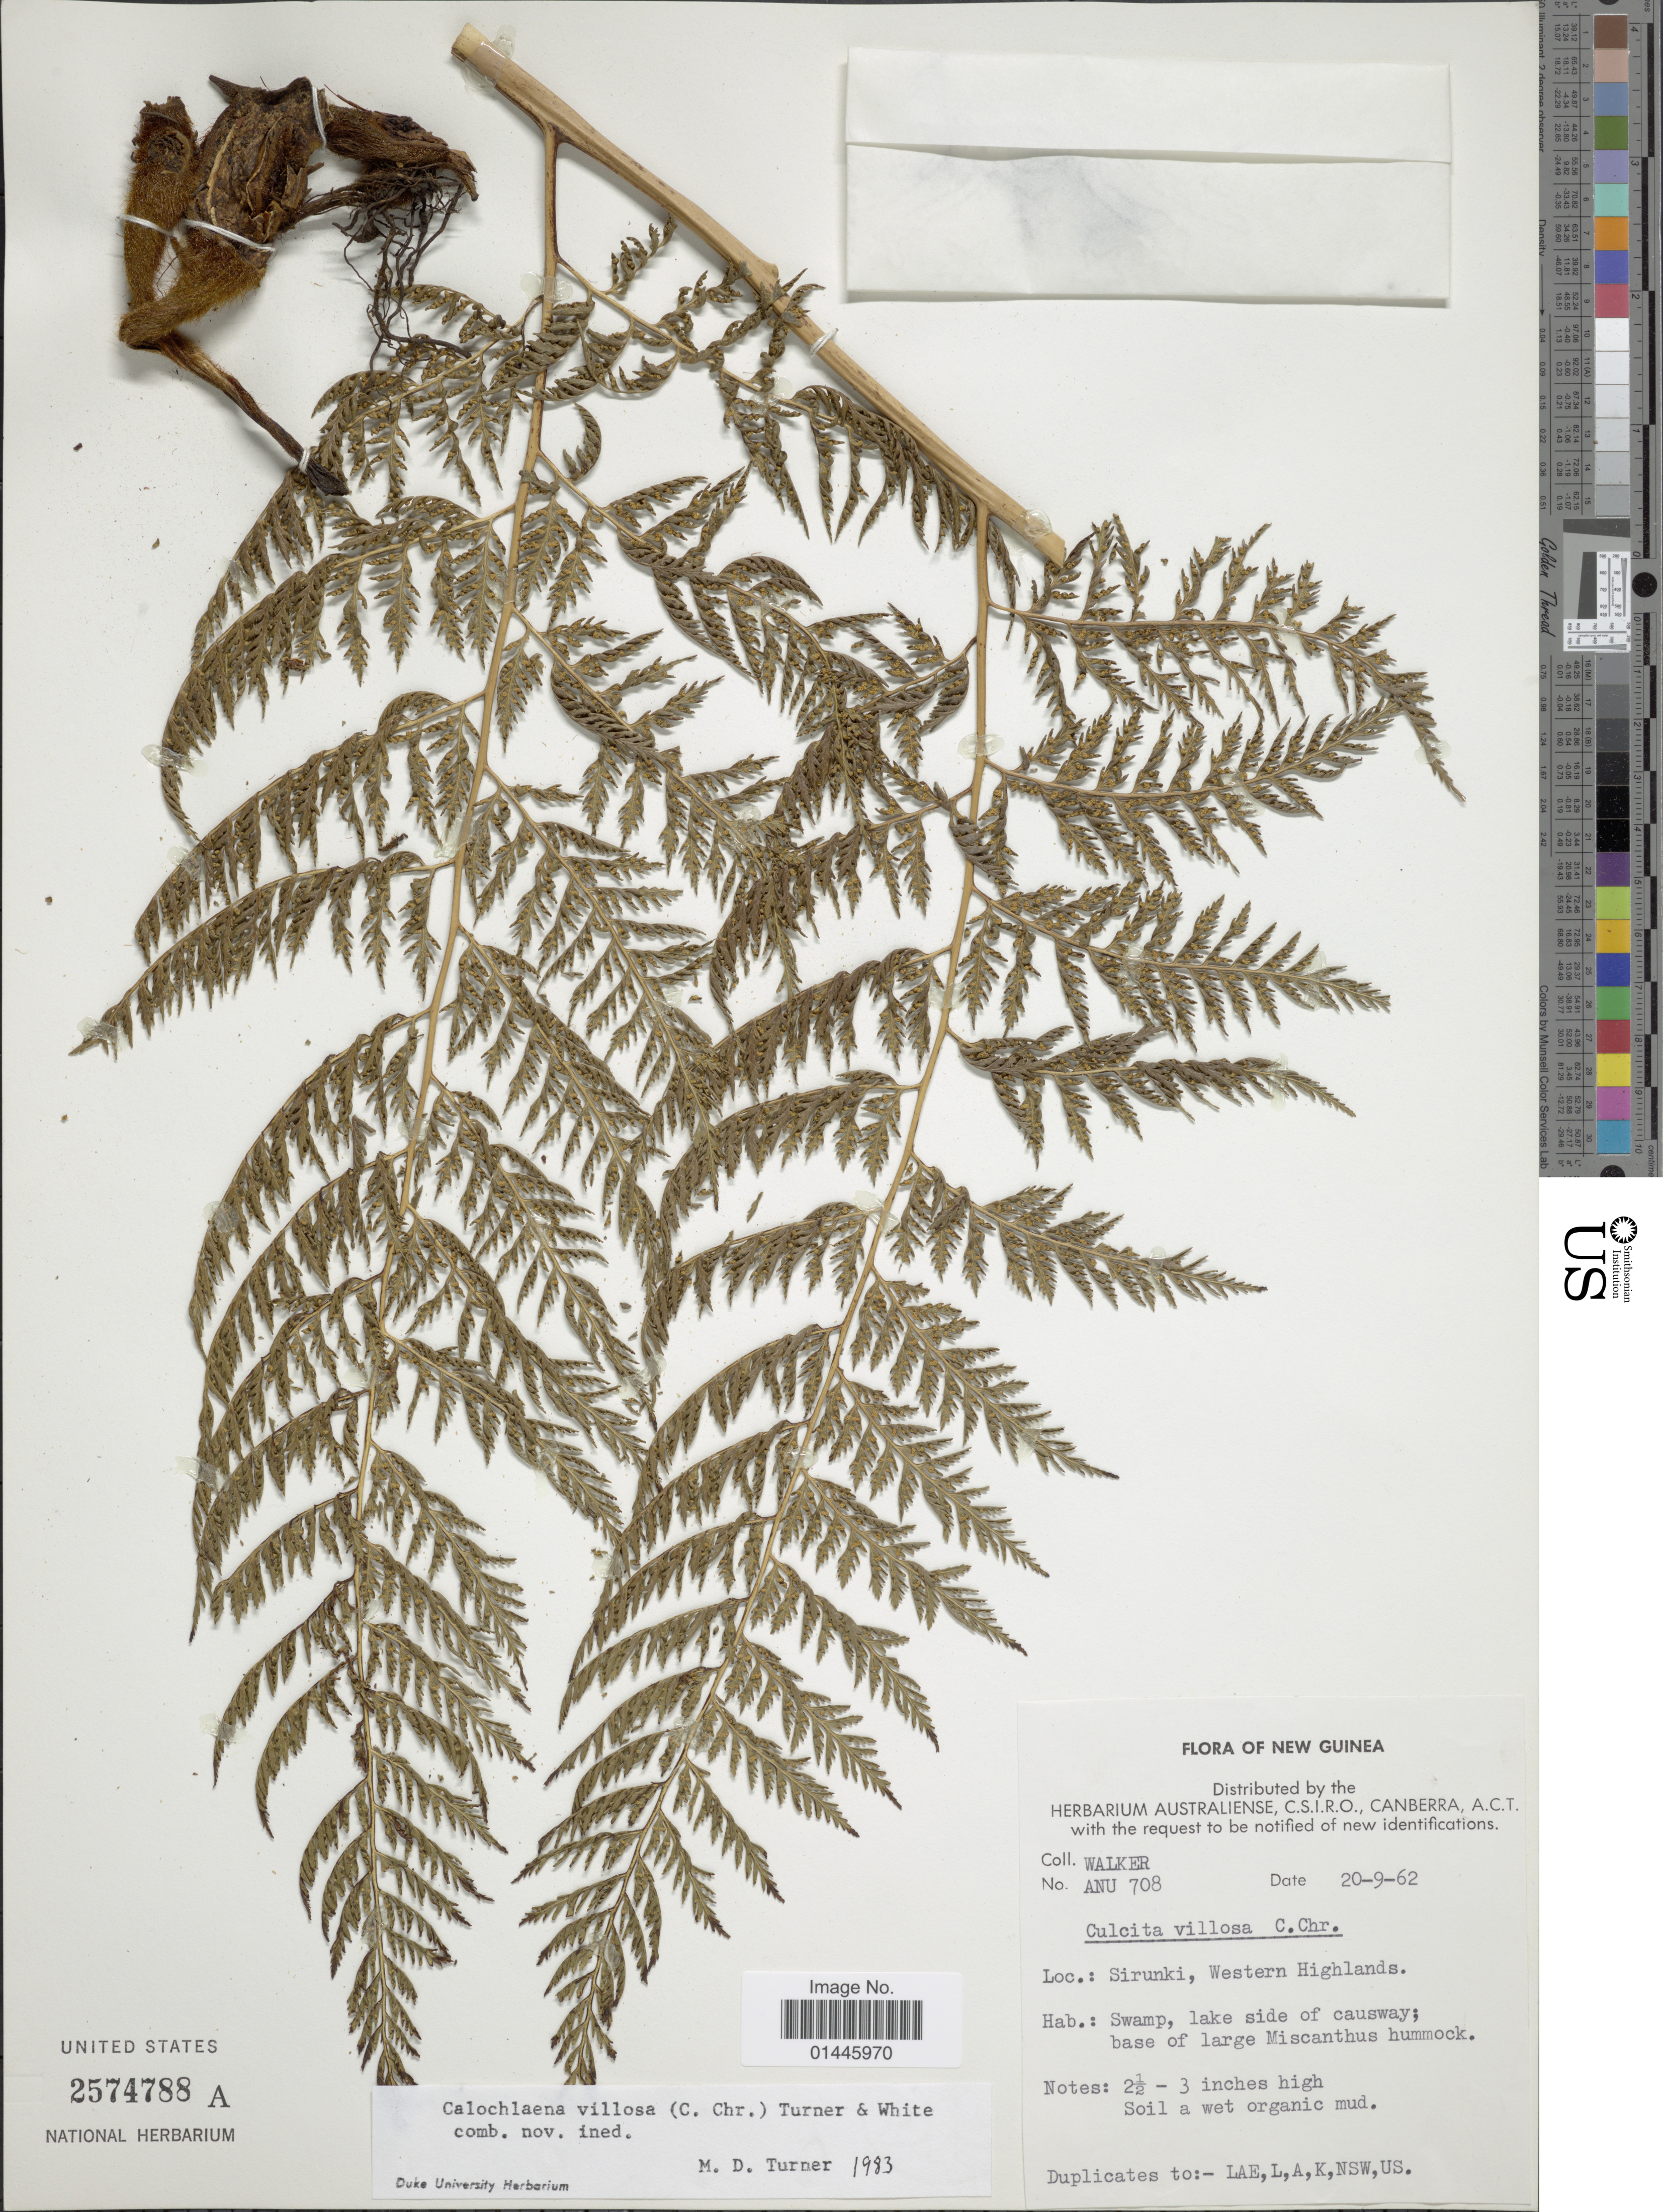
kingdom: Plantae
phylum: Tracheophyta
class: Polypodiopsida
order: Cyatheales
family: Dicksoniaceae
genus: Calochlaena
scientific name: Calochlaena villosa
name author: (C. Chr.) M.D. Turner & R.A. White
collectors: -. Walker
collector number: ANU 708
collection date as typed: Transcribed d/m/y: 20/9/62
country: Papua New Guinea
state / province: Western Highlands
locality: Sirunki, swamp, lake side of causway.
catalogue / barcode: US 2574788A